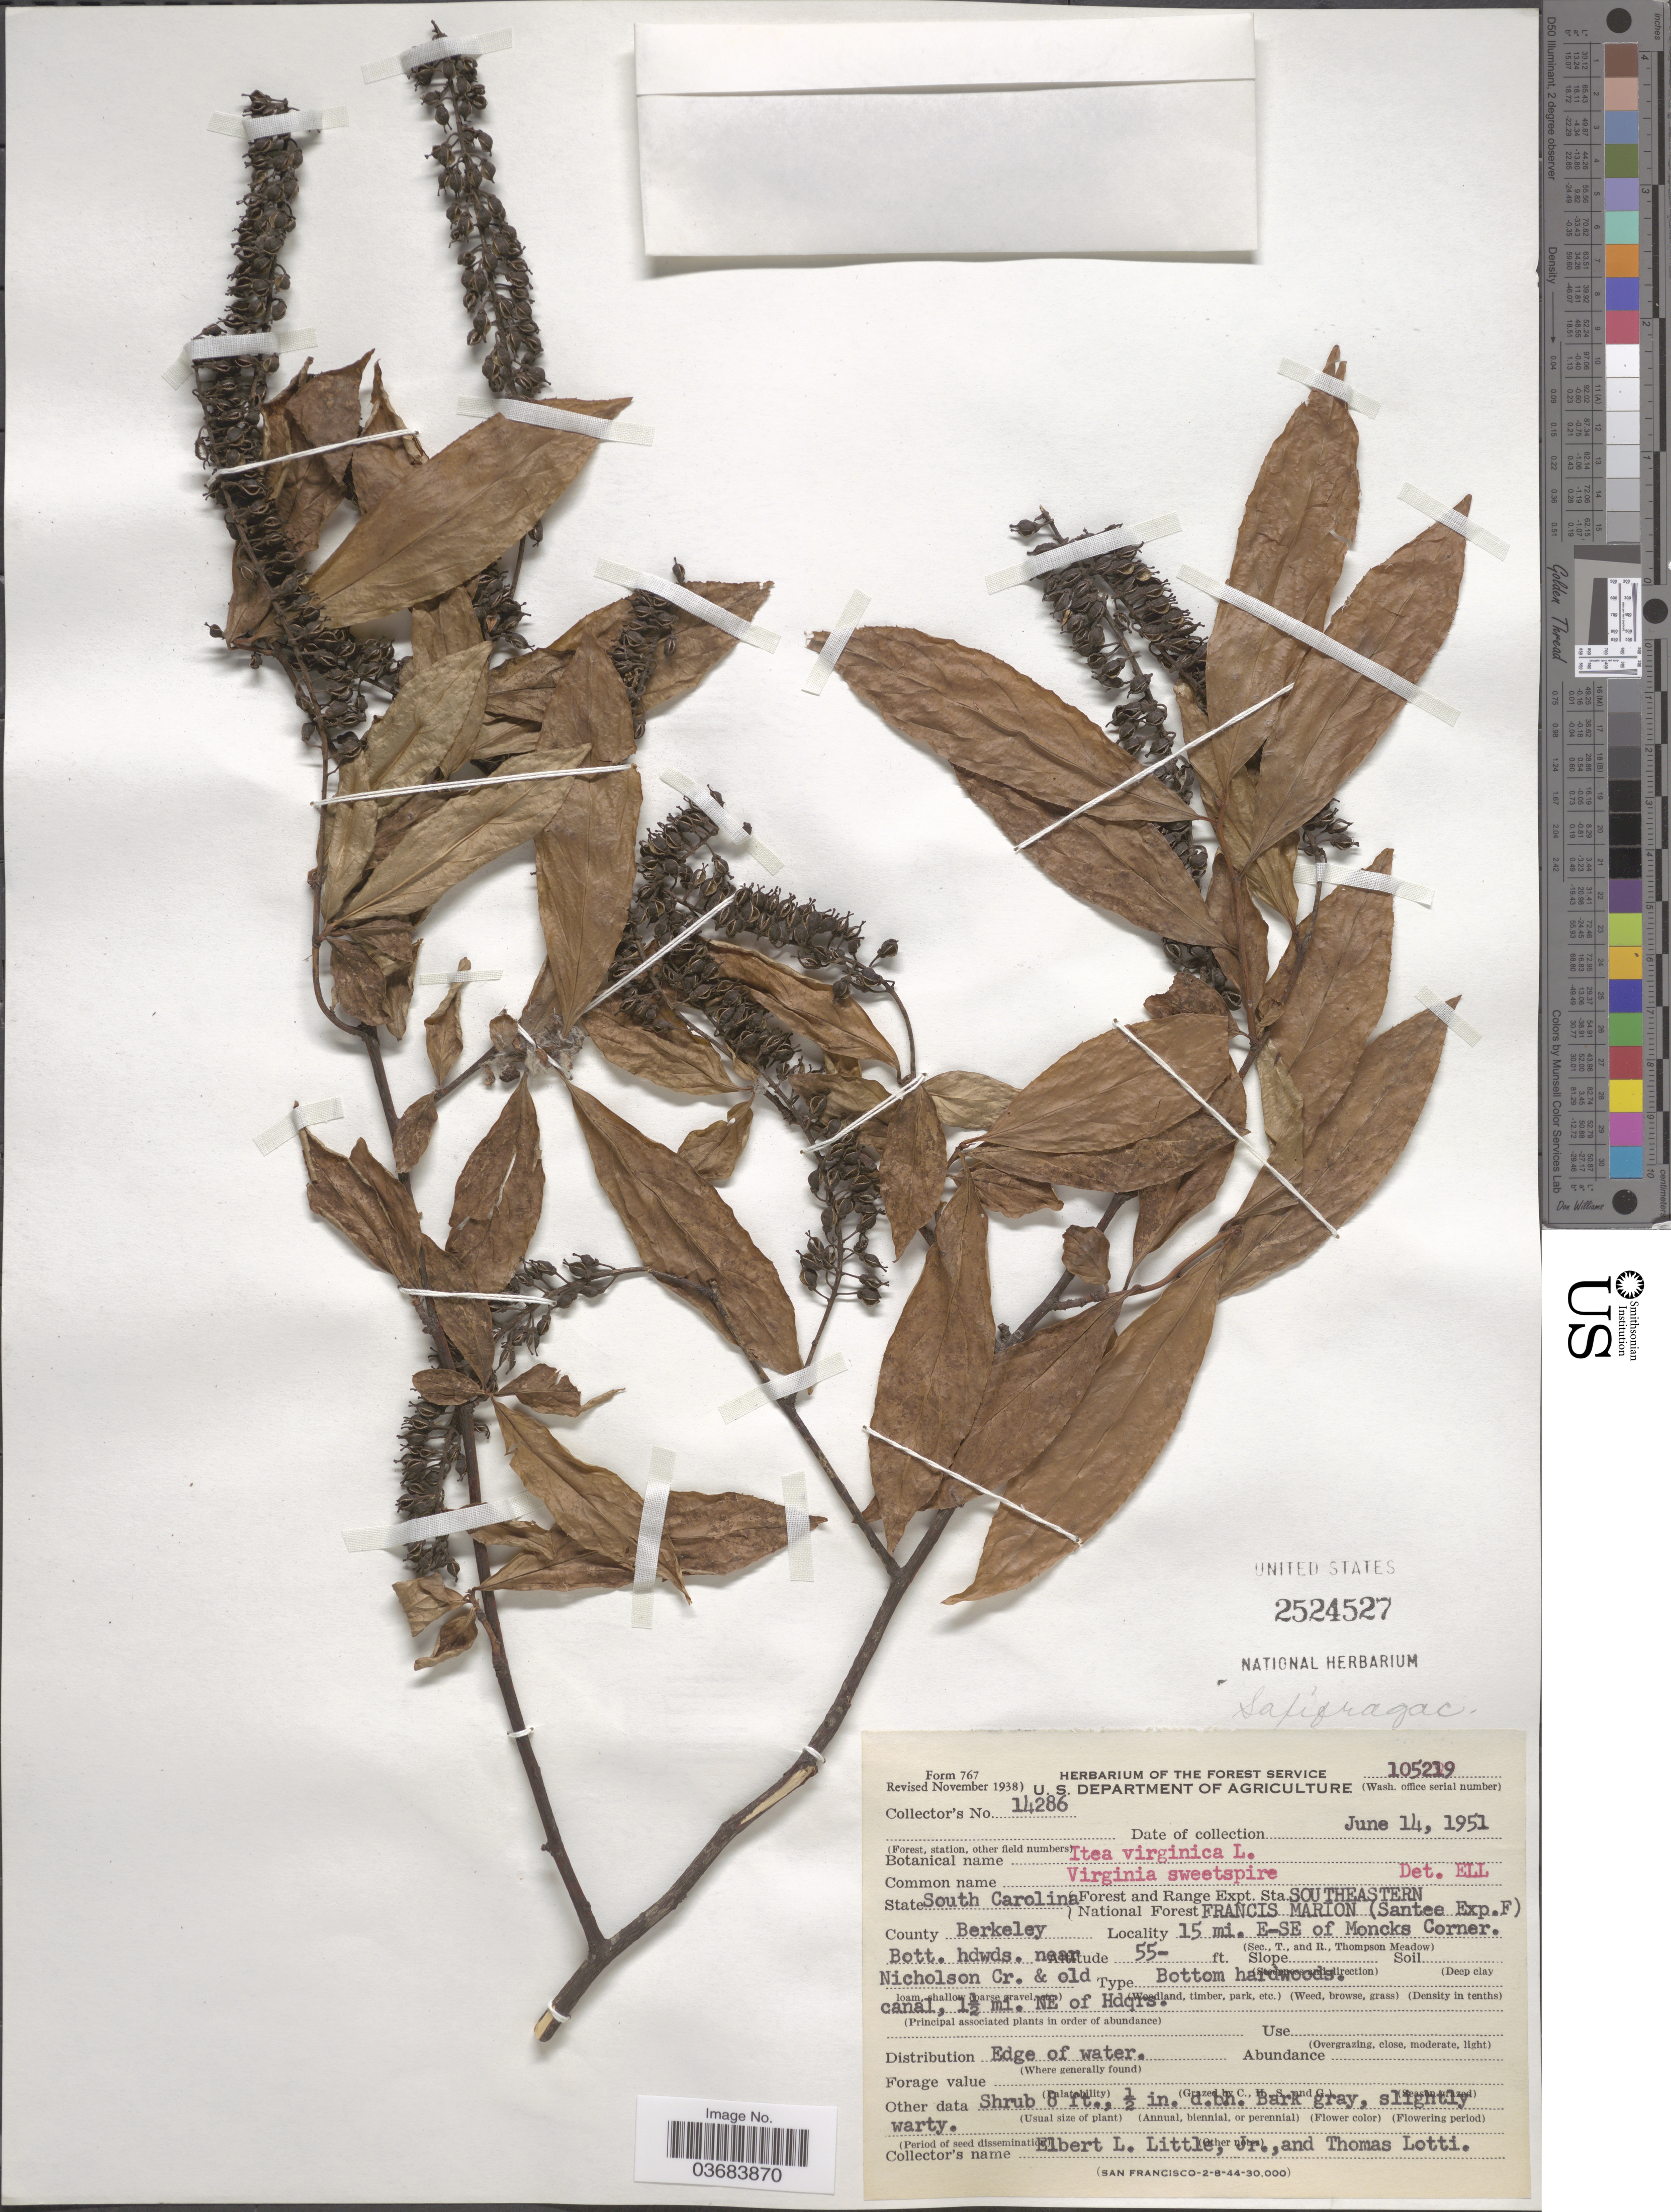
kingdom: Plantae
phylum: Tracheophyta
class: Magnoliopsida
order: Saxifragales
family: Iteaceae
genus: Itea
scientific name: Itea virginica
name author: L.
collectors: E. L. Little & T. Lotti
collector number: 14286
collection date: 1951-06-14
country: United States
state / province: South Carolina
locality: Forest and Range Expt. Sta. Southeastern. National Forest Francis Marion (Santee Exp. F). County Berkeley. 15 mi. E-SE of Moncks Corner. Bott. hdwds. near Nicholson Cr. & old canal 1½ m. NE of Hdqis.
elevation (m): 17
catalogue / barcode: US 2524527